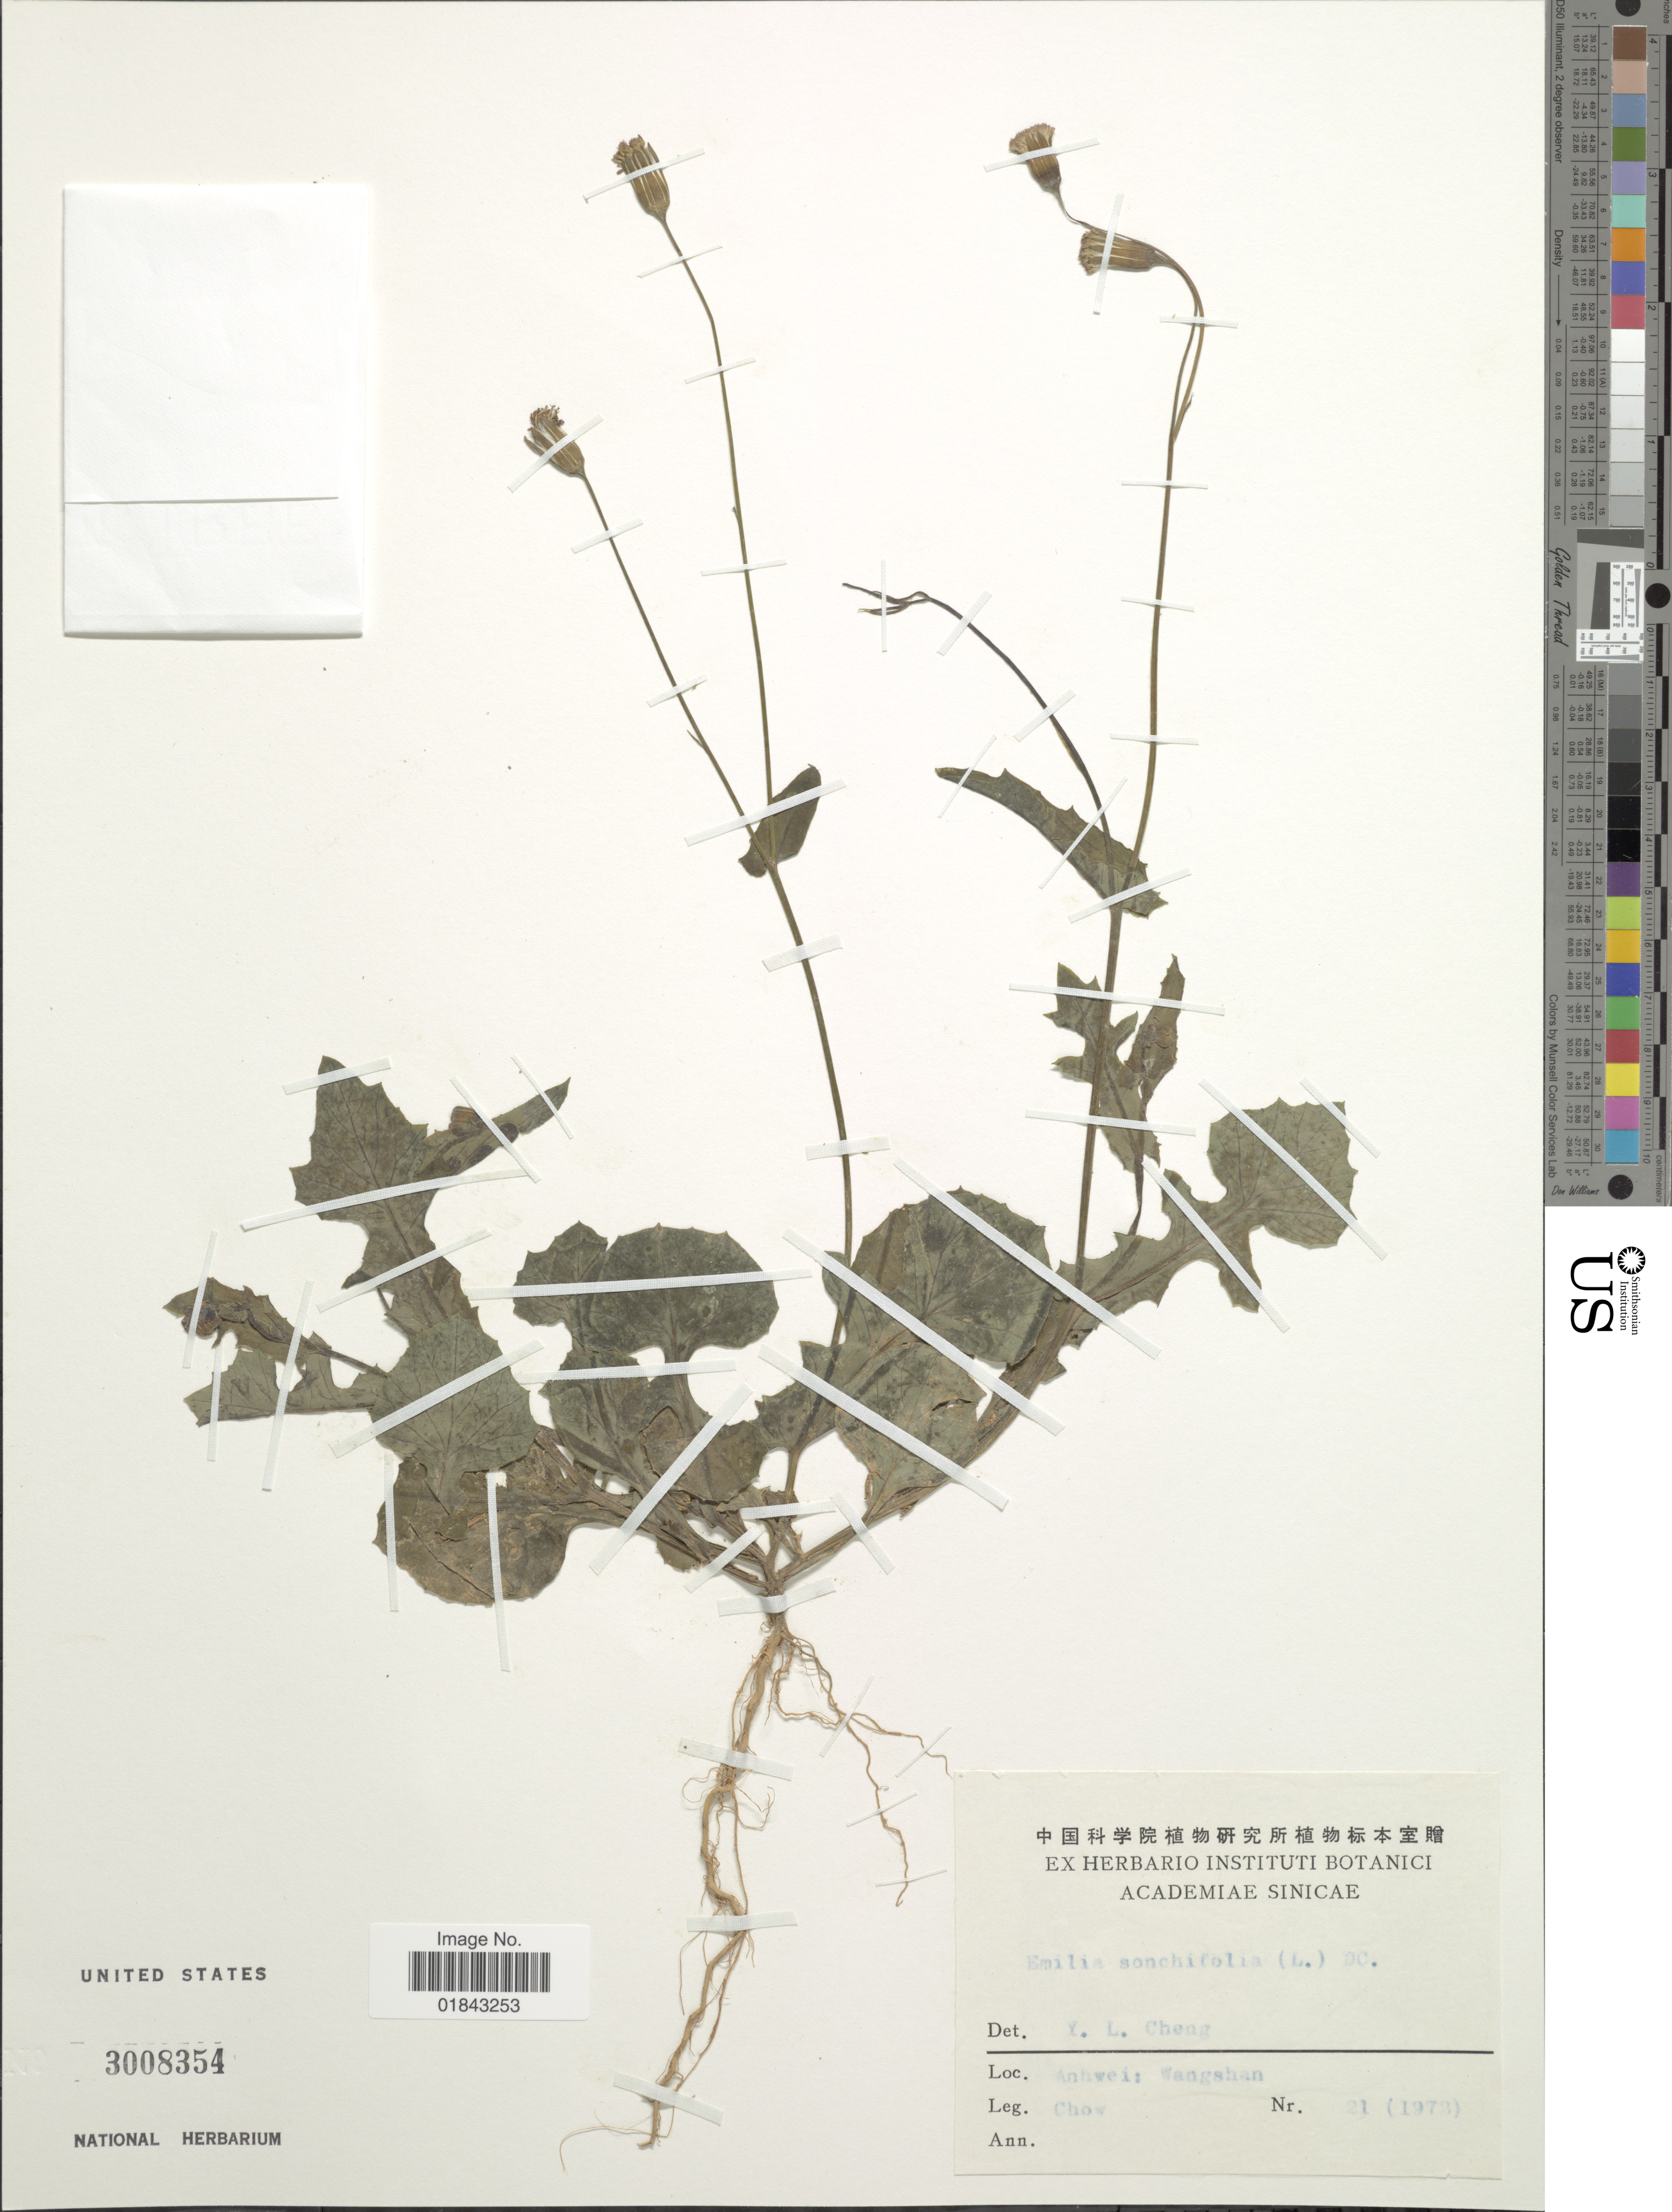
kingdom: Plantae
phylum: Tracheophyta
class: Magnoliopsida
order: Asterales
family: Asteraceae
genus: Emilia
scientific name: Emilia sonchifolia var. sonchifolia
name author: (L.) DC.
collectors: Chow, --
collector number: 21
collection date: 1973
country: China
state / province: Anhui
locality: Anhwei; Wangshan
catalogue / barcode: US 3008354